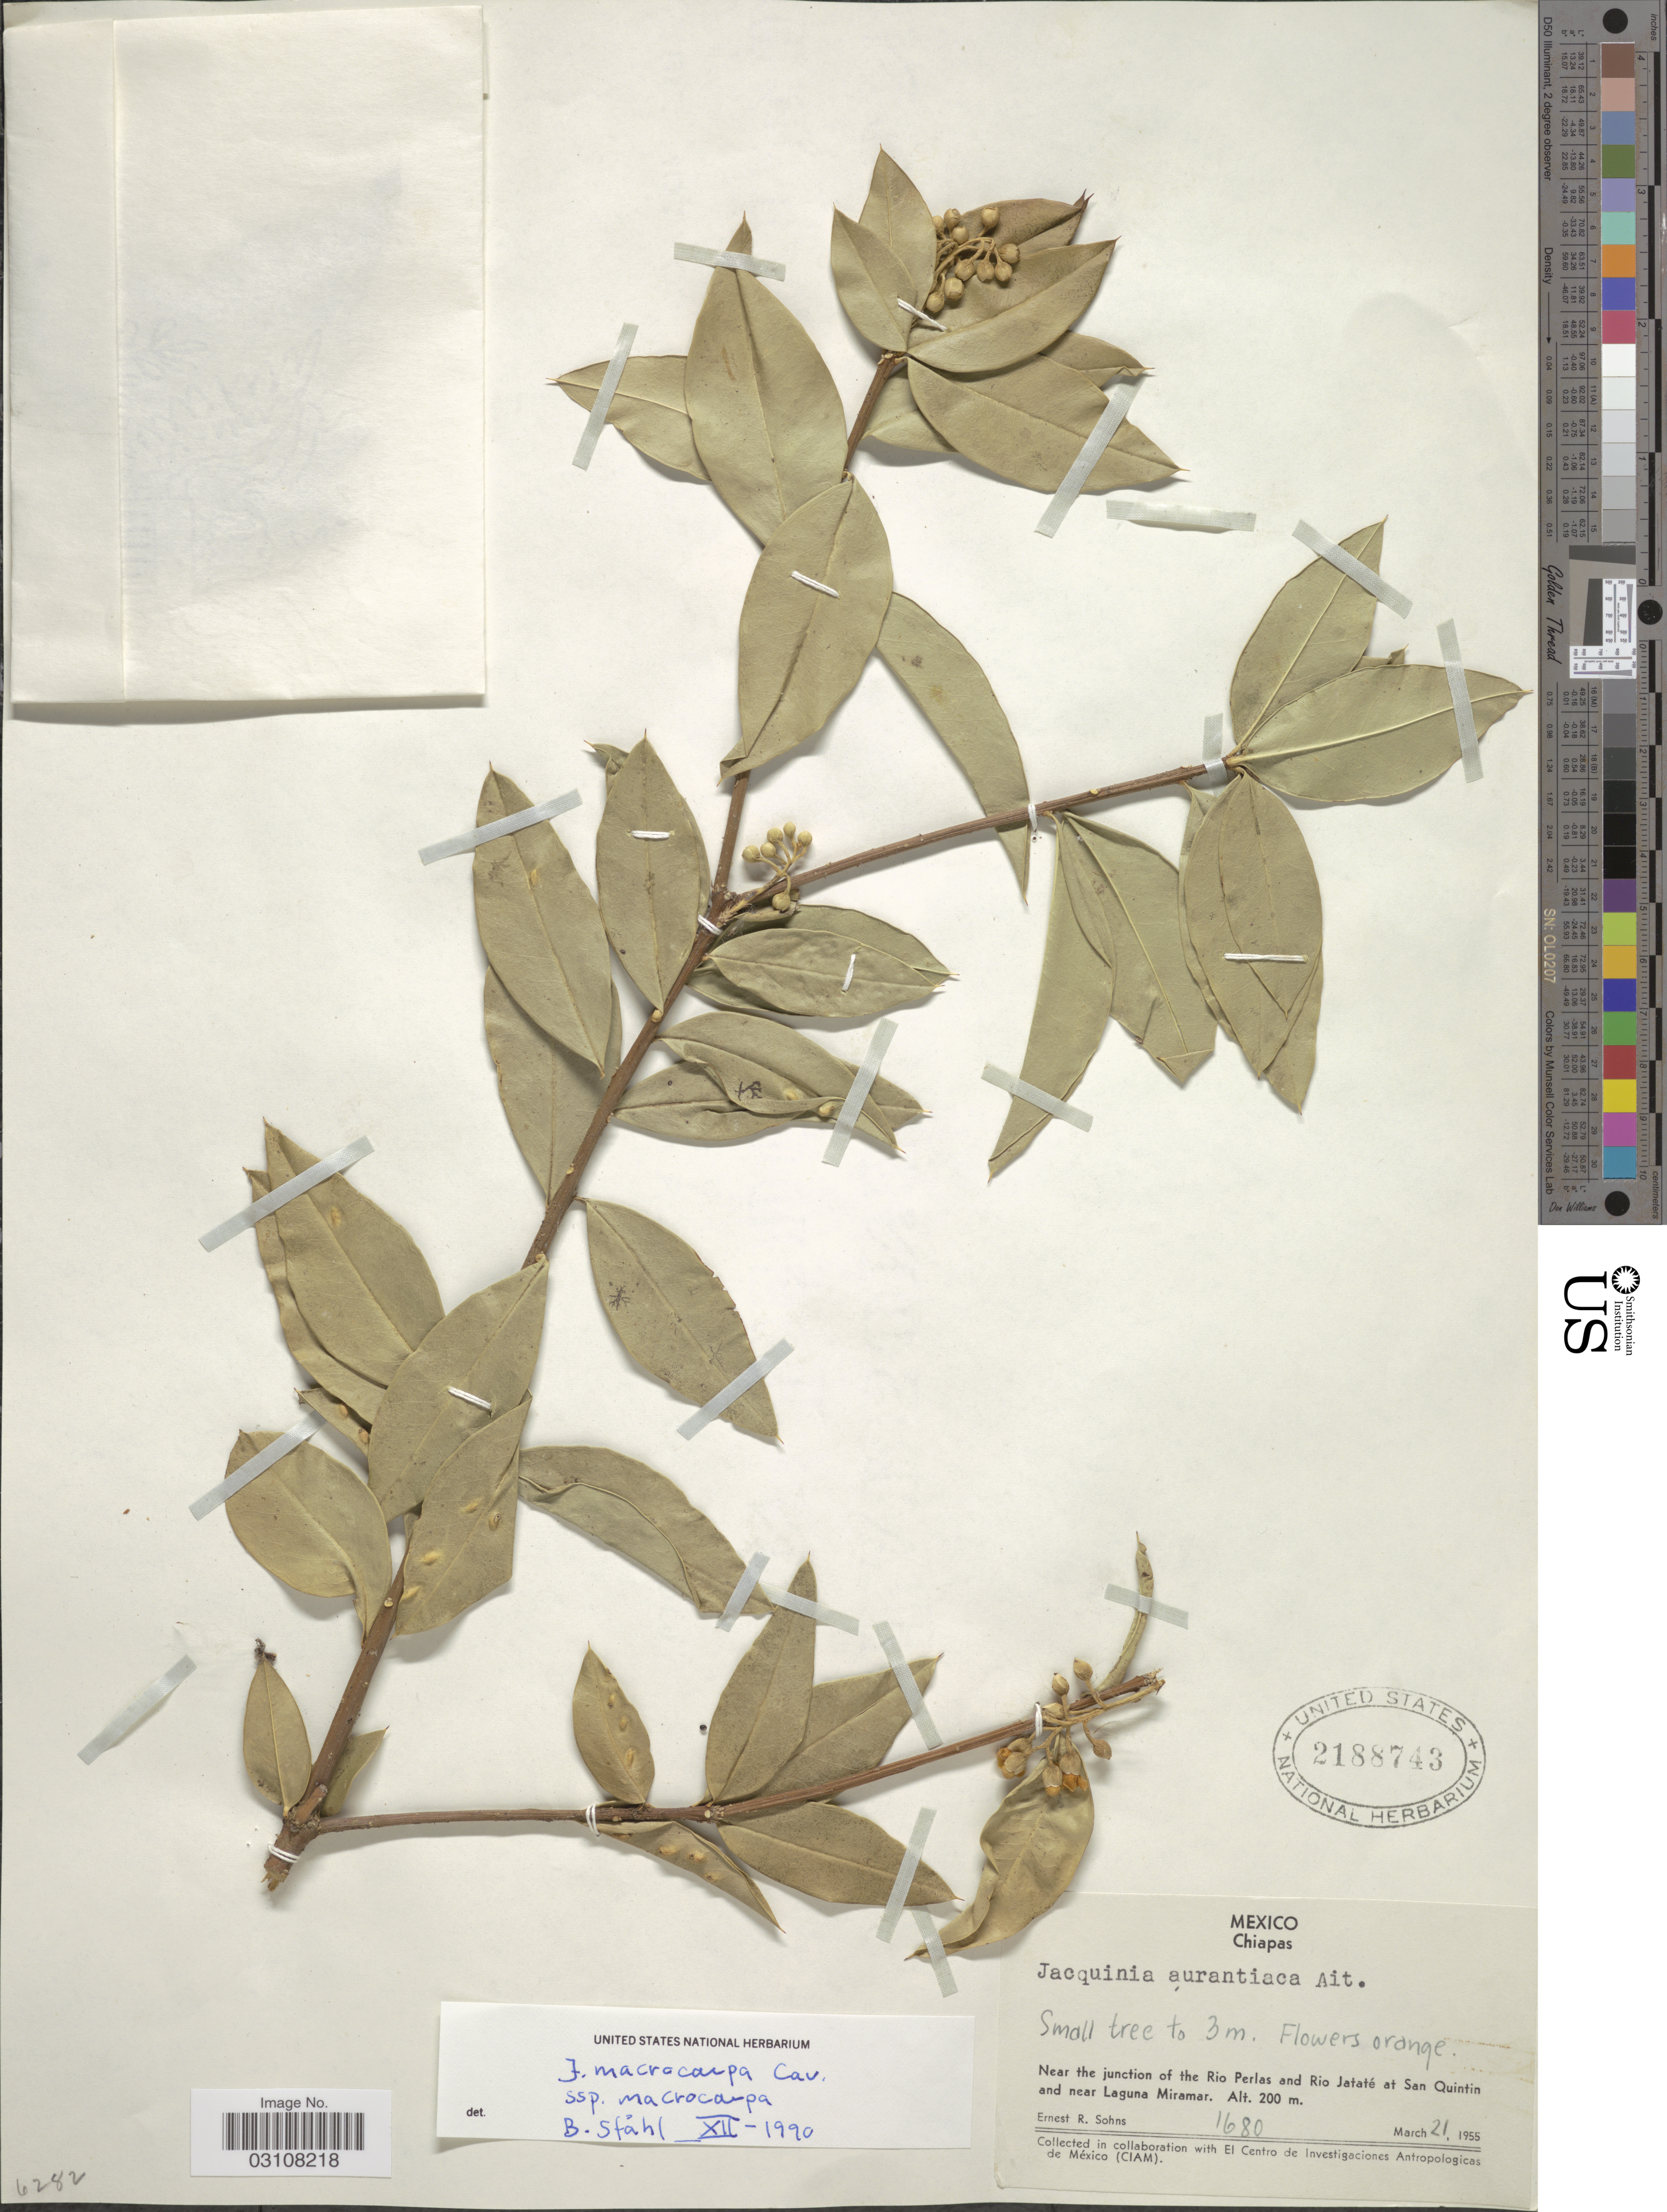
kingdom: Plantae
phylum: Tracheophyta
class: Magnoliopsida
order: Ericales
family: Primulaceae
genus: Jacquinia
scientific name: Jacquinia macrocarpa subsp. macrocarpa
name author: Cav.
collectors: E. R. Sohns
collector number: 1680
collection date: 1955-03-21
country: Mexico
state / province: Chiapas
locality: Near the junction of the Rio Perlas and Rio Jataté at San Quintin and near Laguna Miramar.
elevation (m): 200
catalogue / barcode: US 2188743